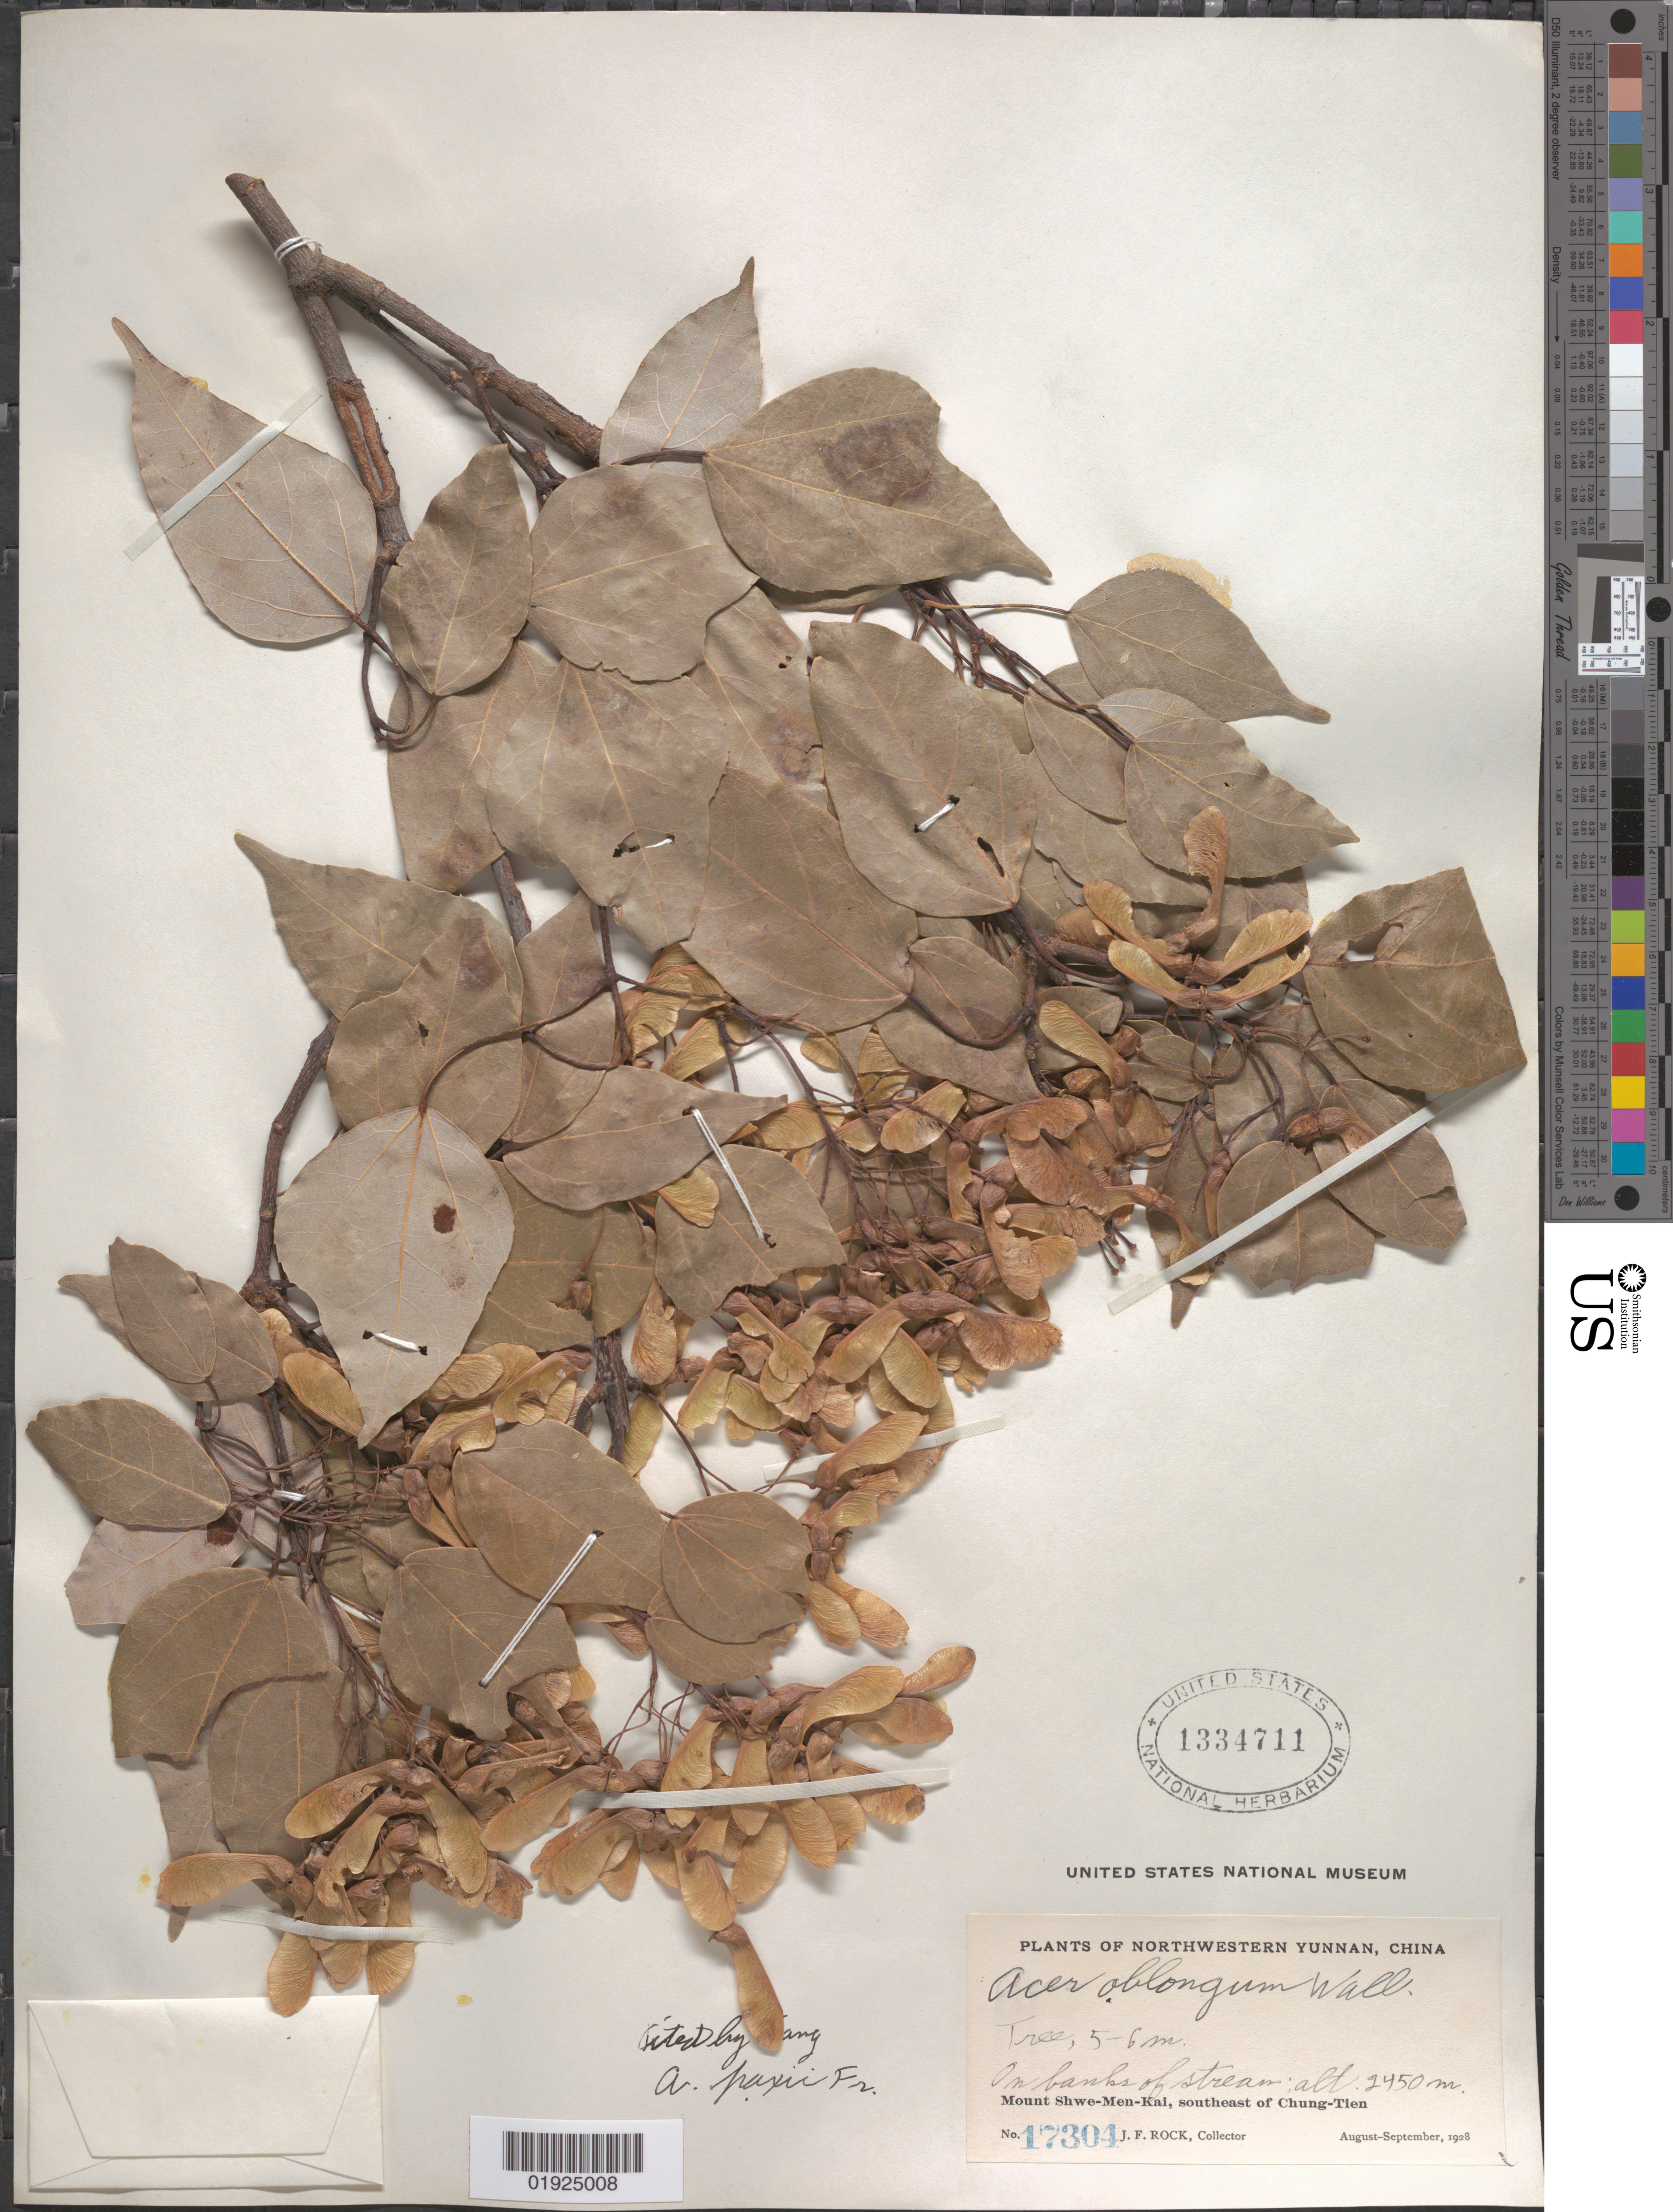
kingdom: Plantae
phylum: Tracheophyta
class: Magnoliopsida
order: Sapindales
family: Sapindaceae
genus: Acer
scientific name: Acer paxii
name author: Franch.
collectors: J. F. Rock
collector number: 17304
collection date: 1928-08/1928-09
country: China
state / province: Yunnan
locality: Mount Shwe-Men-Kai, SE of Chung-Tien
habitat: On banks of stream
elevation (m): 2450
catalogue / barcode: US 1334711